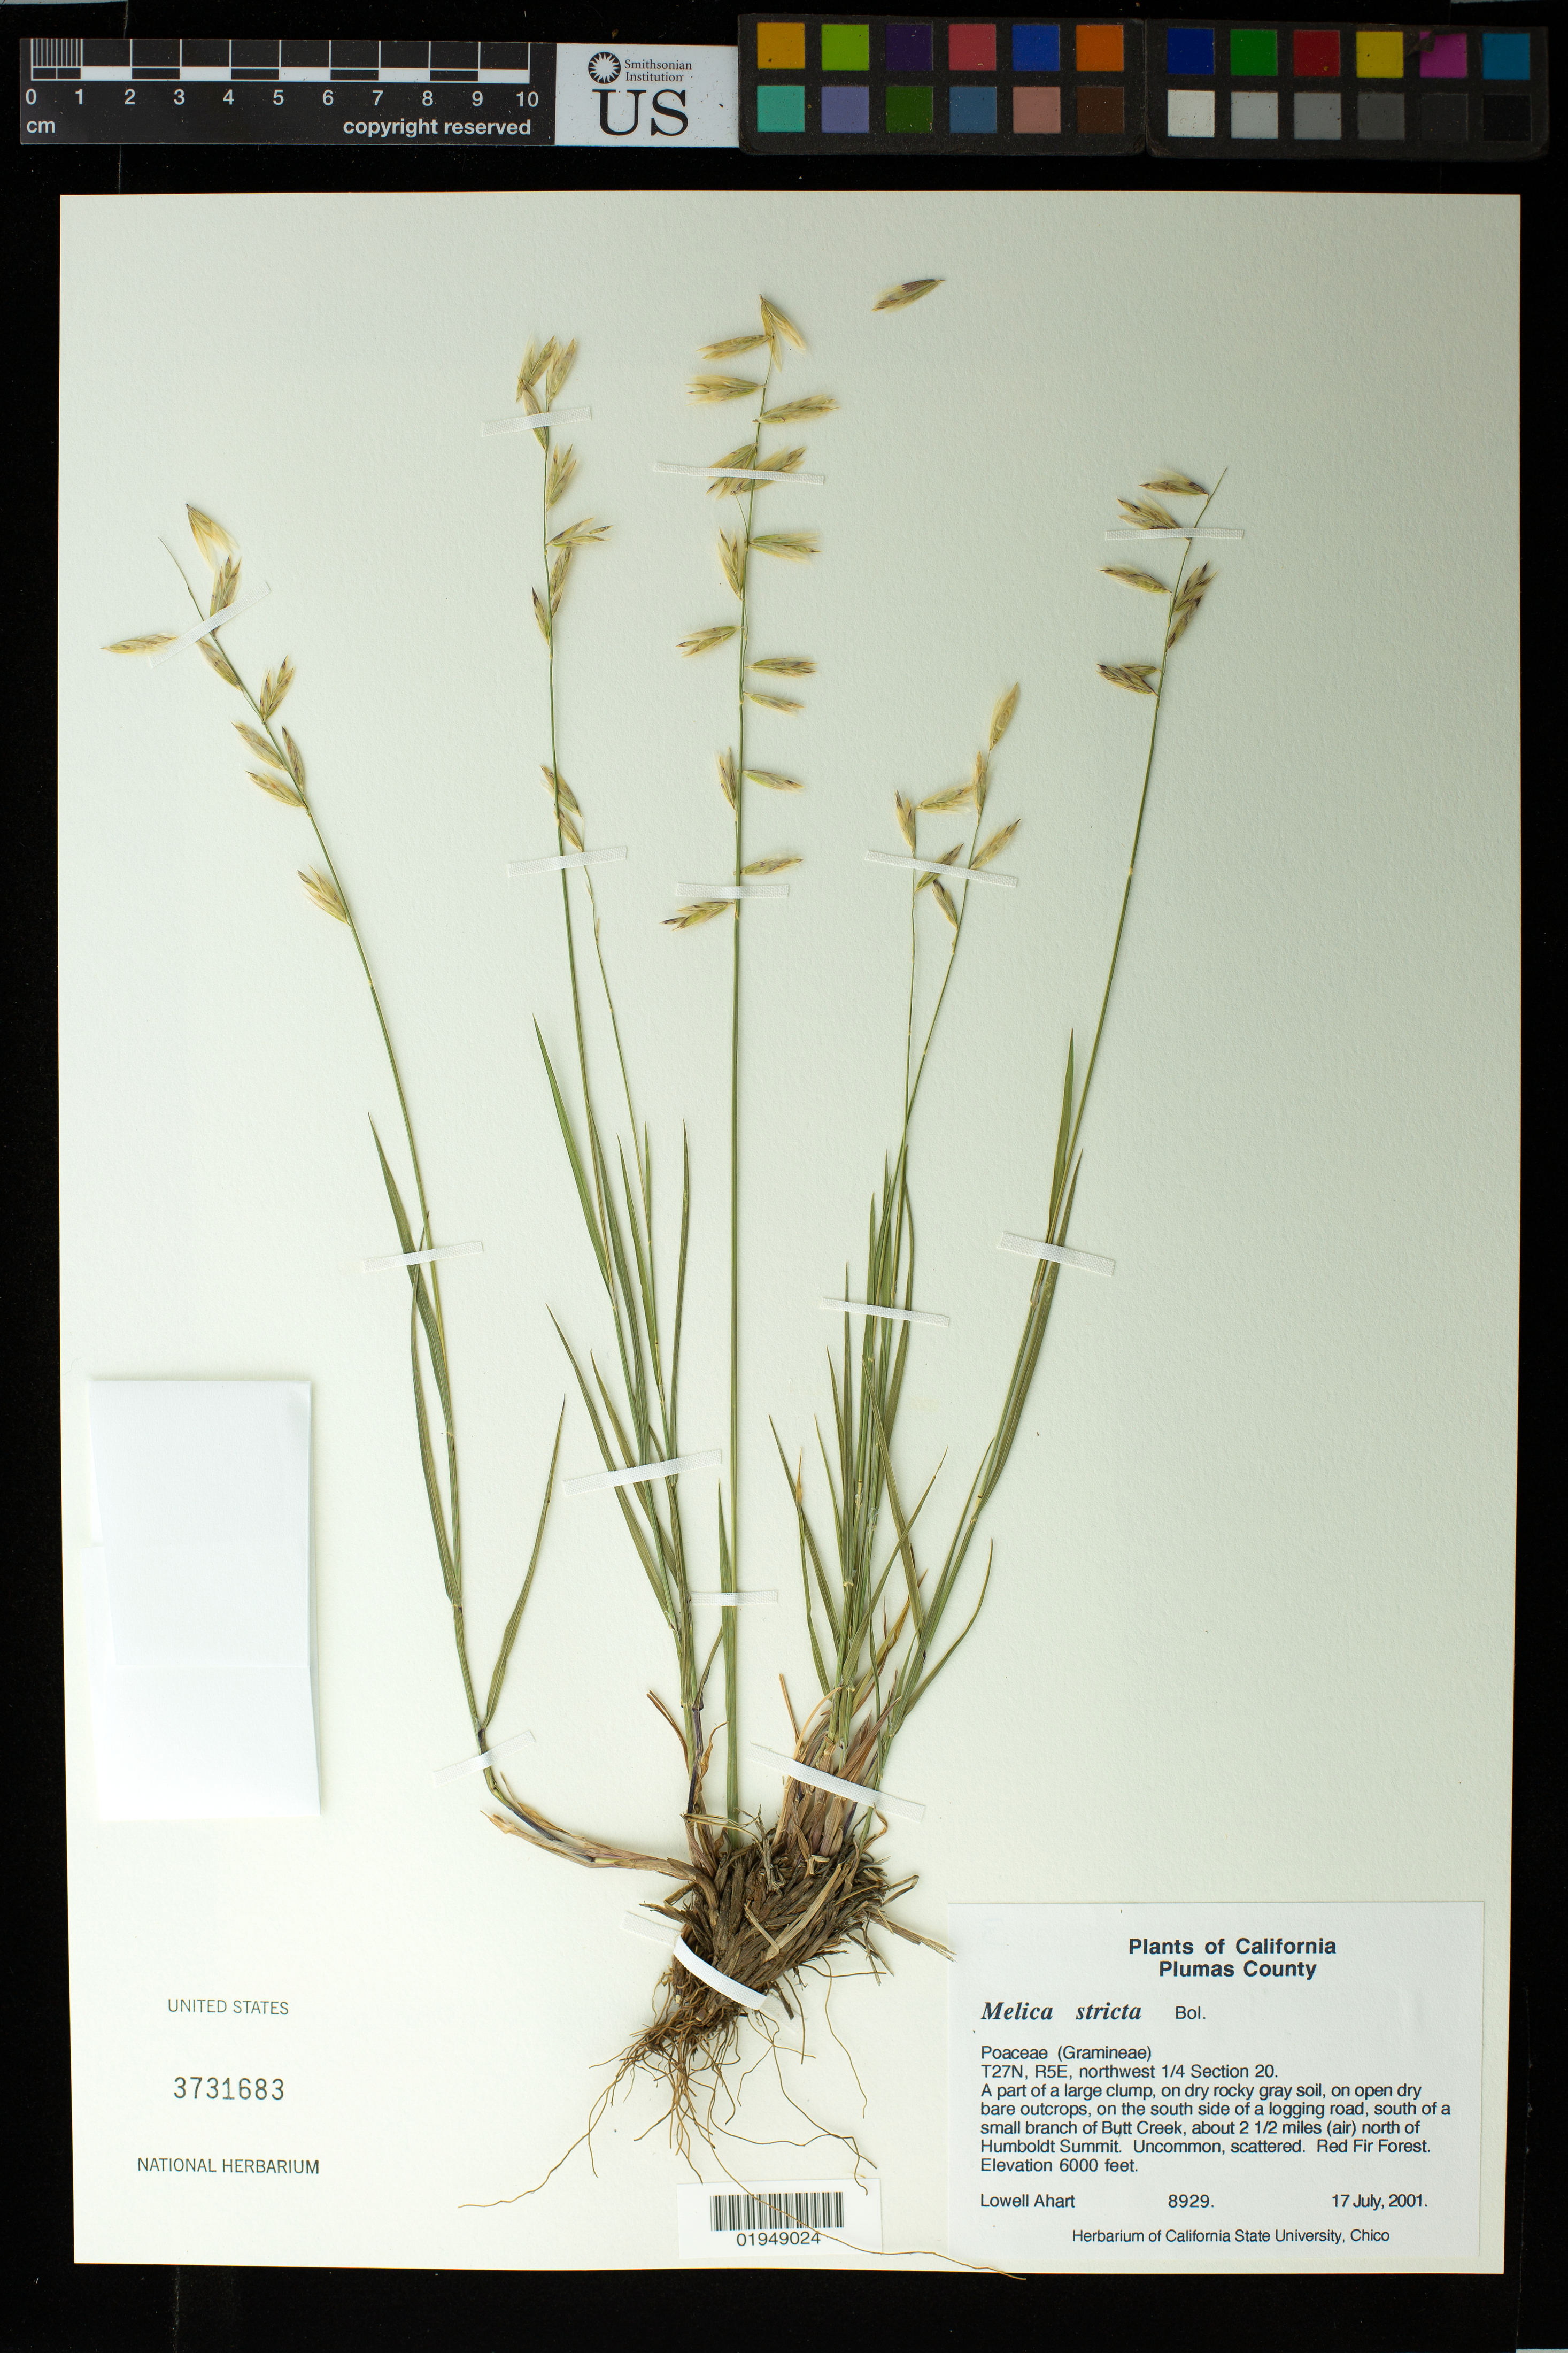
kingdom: Plantae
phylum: Tracheophyta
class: Liliopsida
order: Poales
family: Poaceae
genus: Melica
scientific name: Melica stricta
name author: Bol.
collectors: L. Ahart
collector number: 8929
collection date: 2001-07-17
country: United States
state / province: California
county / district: Plumas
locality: On open dry bare outcrops, on the south side of a logging road, south of a small branch of Butt Creek, about 2 1/2 miles (air) north of Humboldt Summit. T27N, R5E, northwest 1/4 Section 20.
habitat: red fir forest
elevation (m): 1829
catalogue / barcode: US 3731683